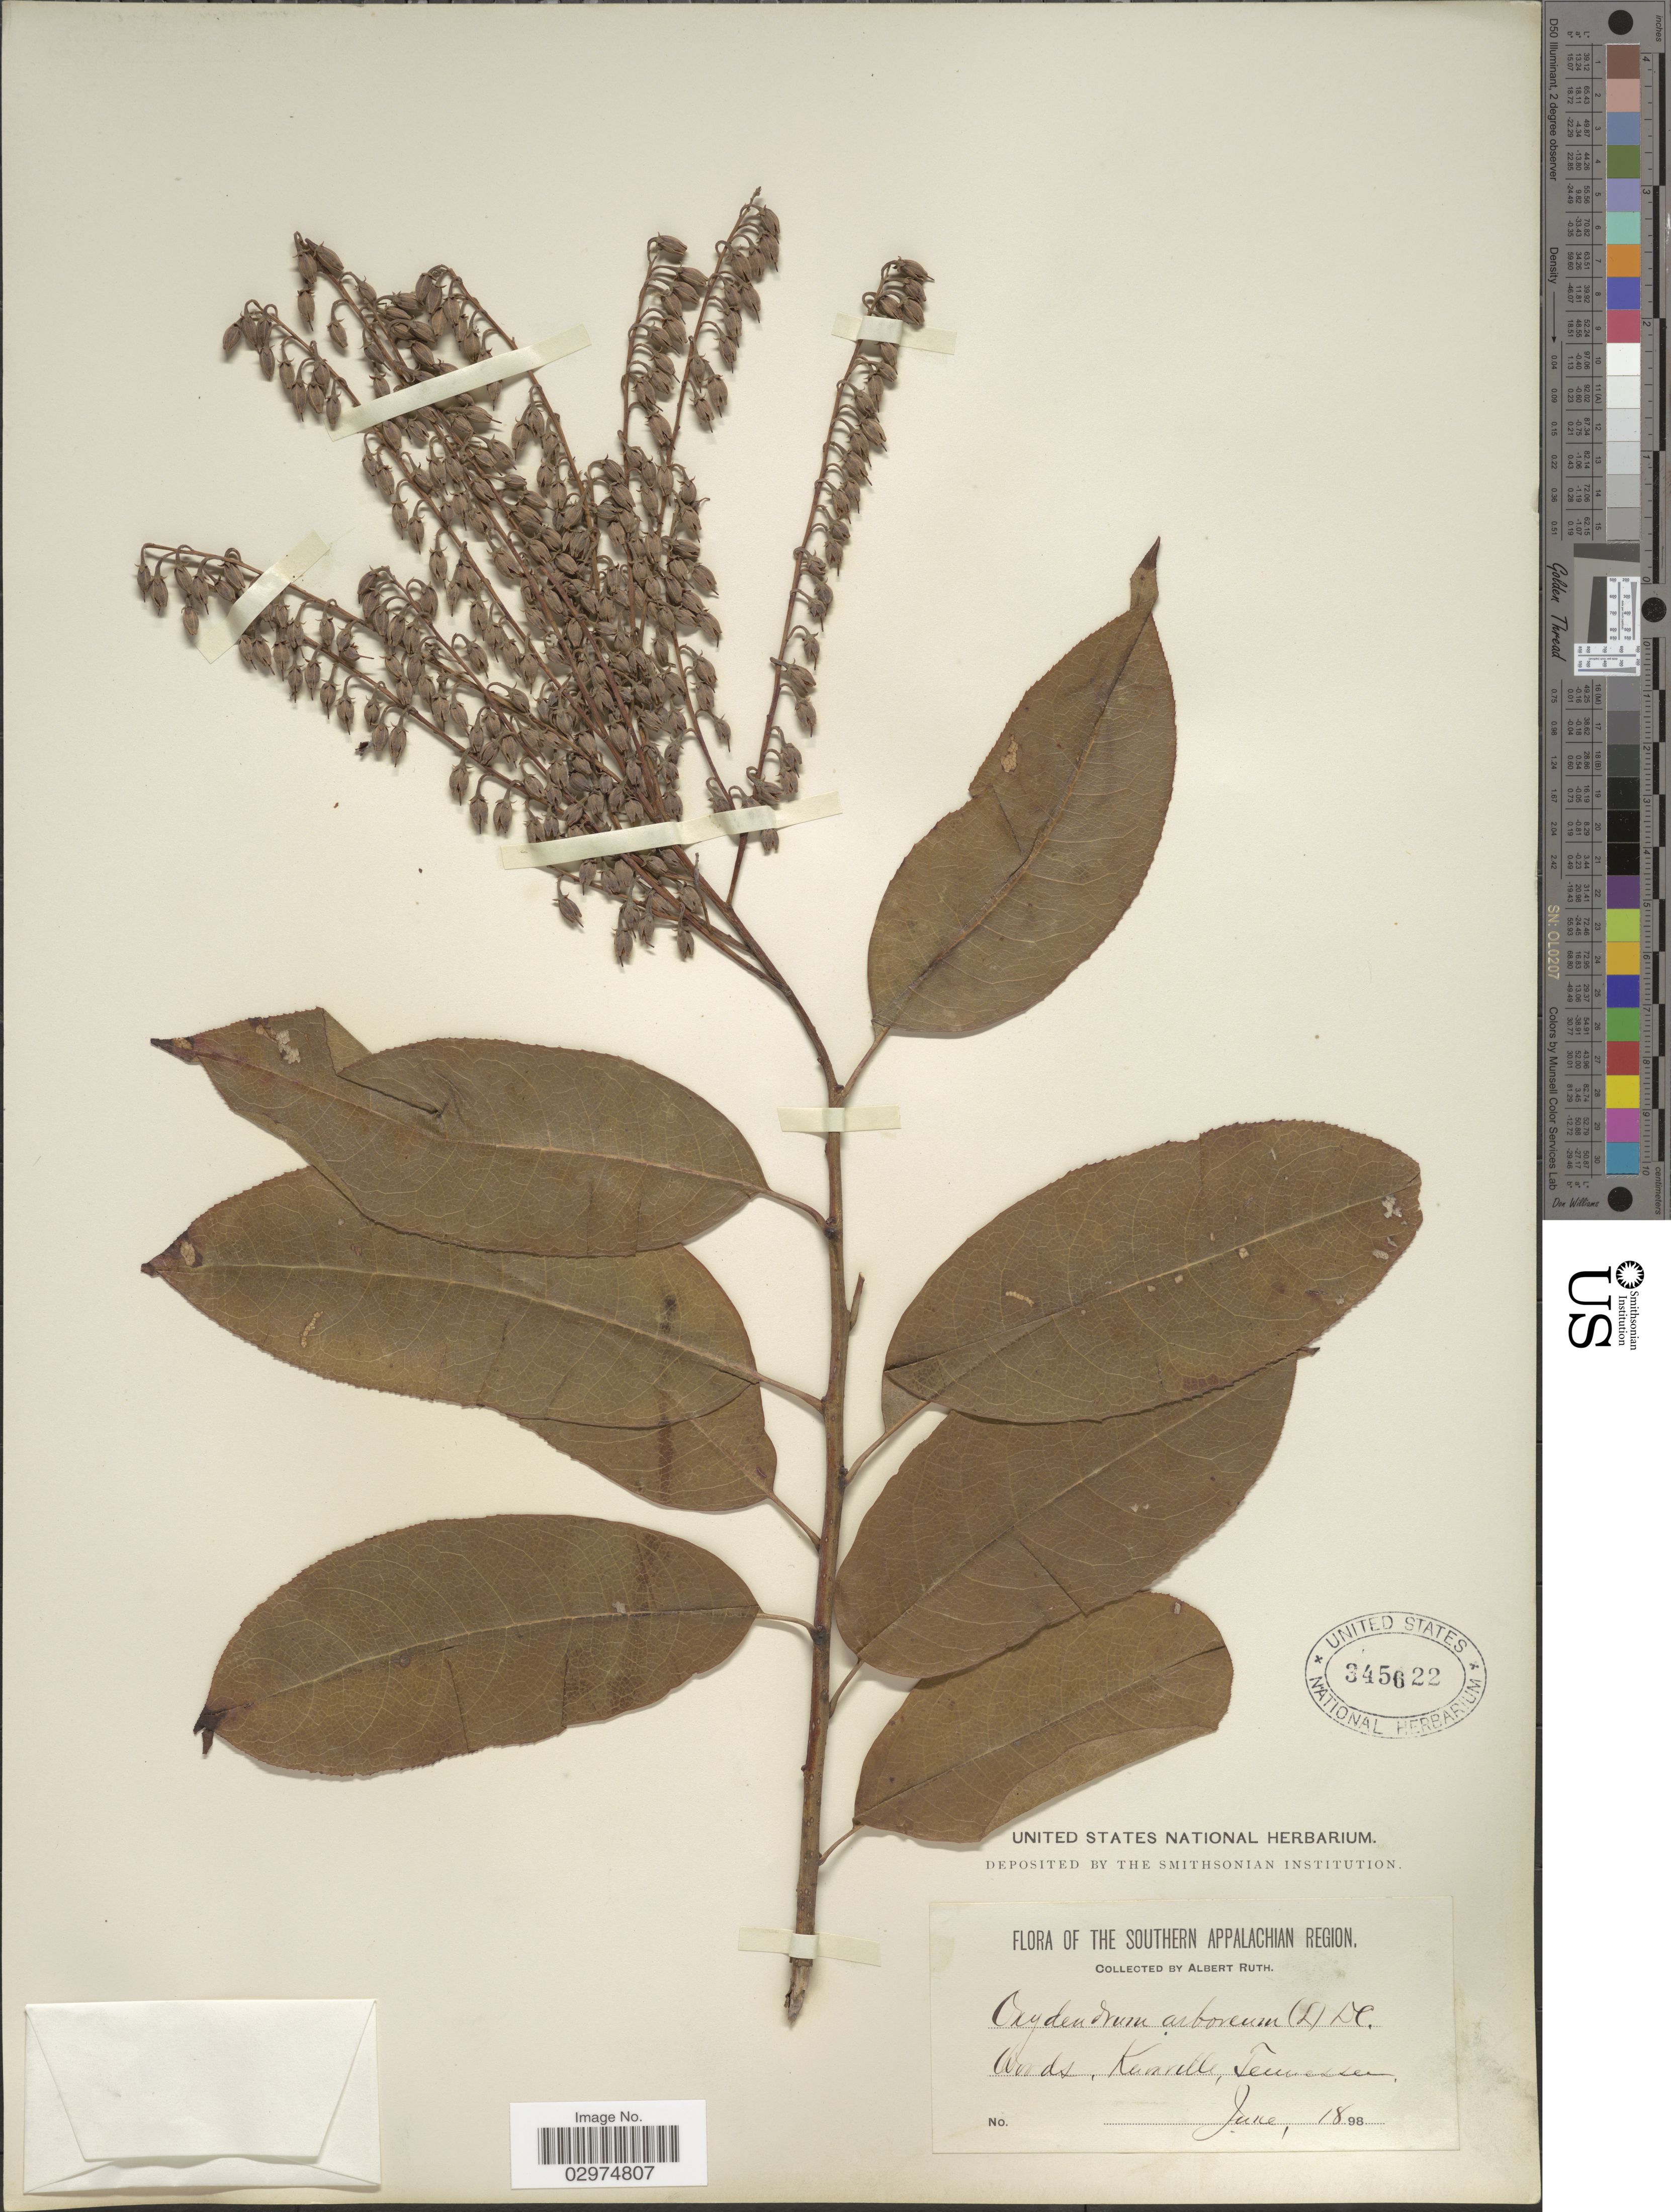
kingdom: Plantae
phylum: Tracheophyta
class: Magnoliopsida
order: Ericales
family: Ericaceae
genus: Oxydendrum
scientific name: Oxydendrum arboreum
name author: (L.) DC.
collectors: A. Ruth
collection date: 1898-06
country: United States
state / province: Tennessee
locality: Southern Appalachian Region, Woods, Knoxville.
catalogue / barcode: US 345622